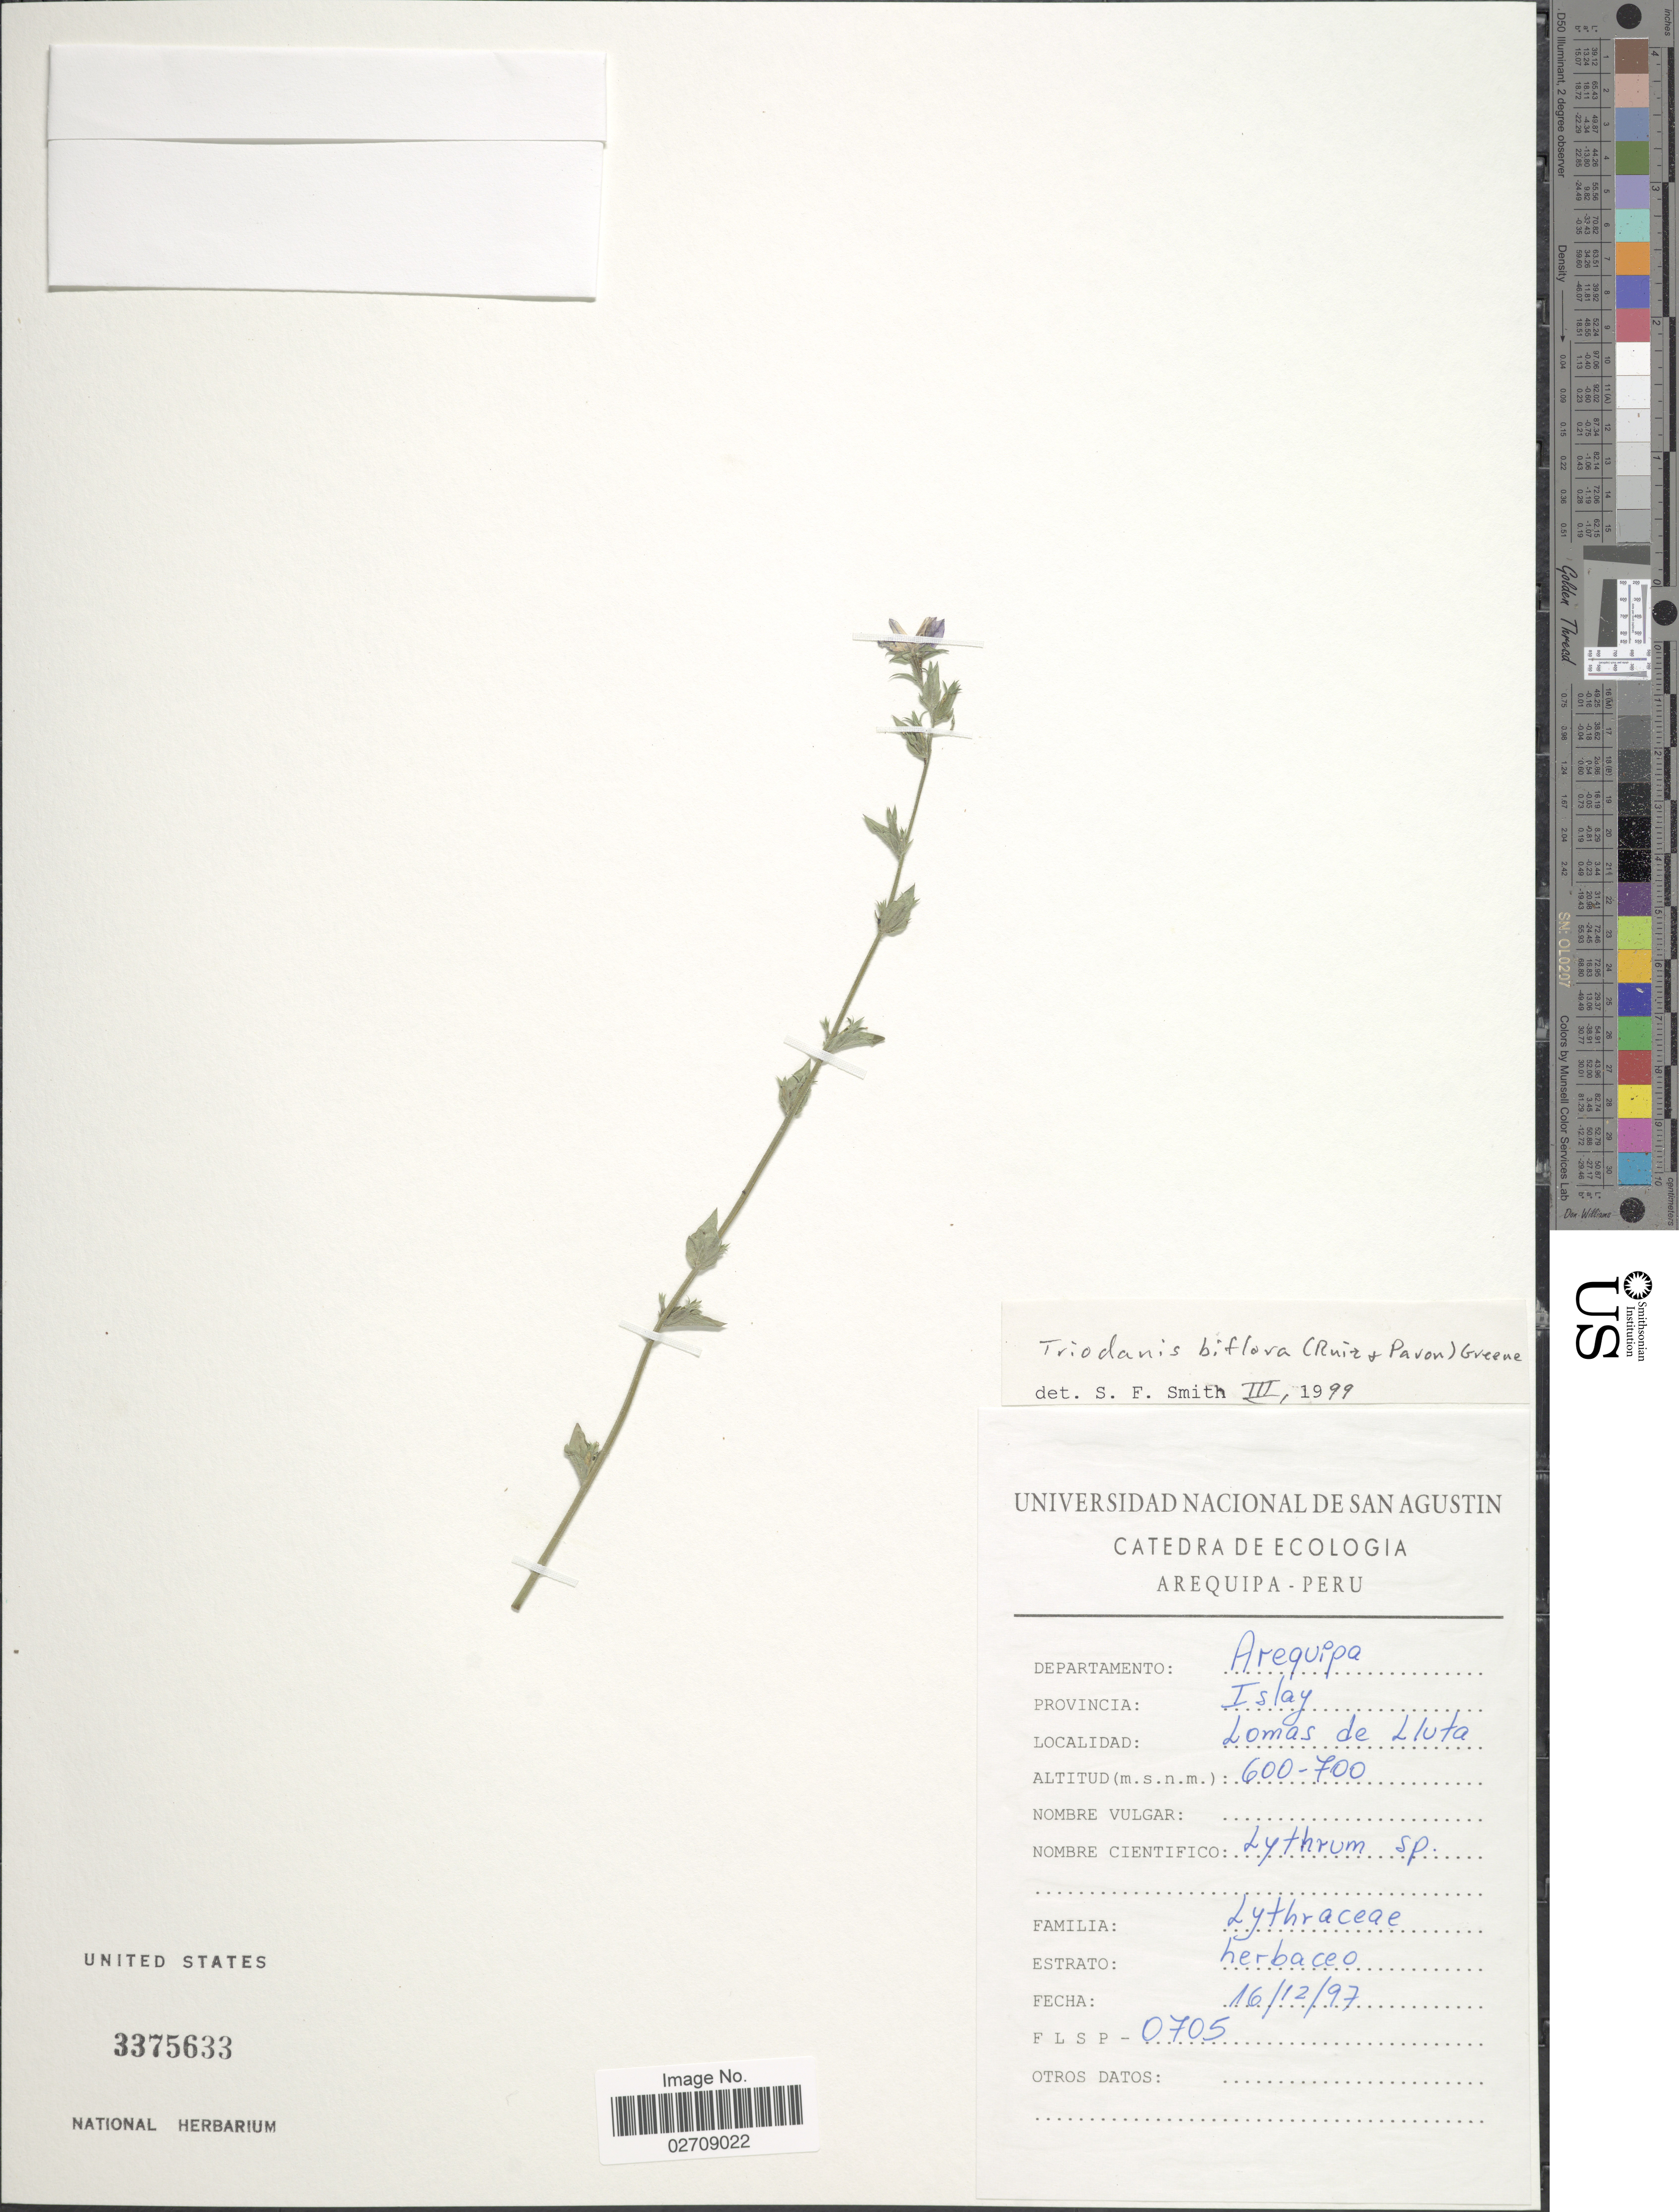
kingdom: Plantae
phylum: Tracheophyta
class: Magnoliopsida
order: Asterales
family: Campanulaceae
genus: Triodanis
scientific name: Triodanis perfoliata var. biflora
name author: (Ruiz & Pav.) Bradley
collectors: F. L. S. P.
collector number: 0705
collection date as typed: Transcribed d/m/y: 16/12/97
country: Peru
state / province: Arequipa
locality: Provincia Islay. Lomas de Lluta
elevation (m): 600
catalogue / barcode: US 3375633